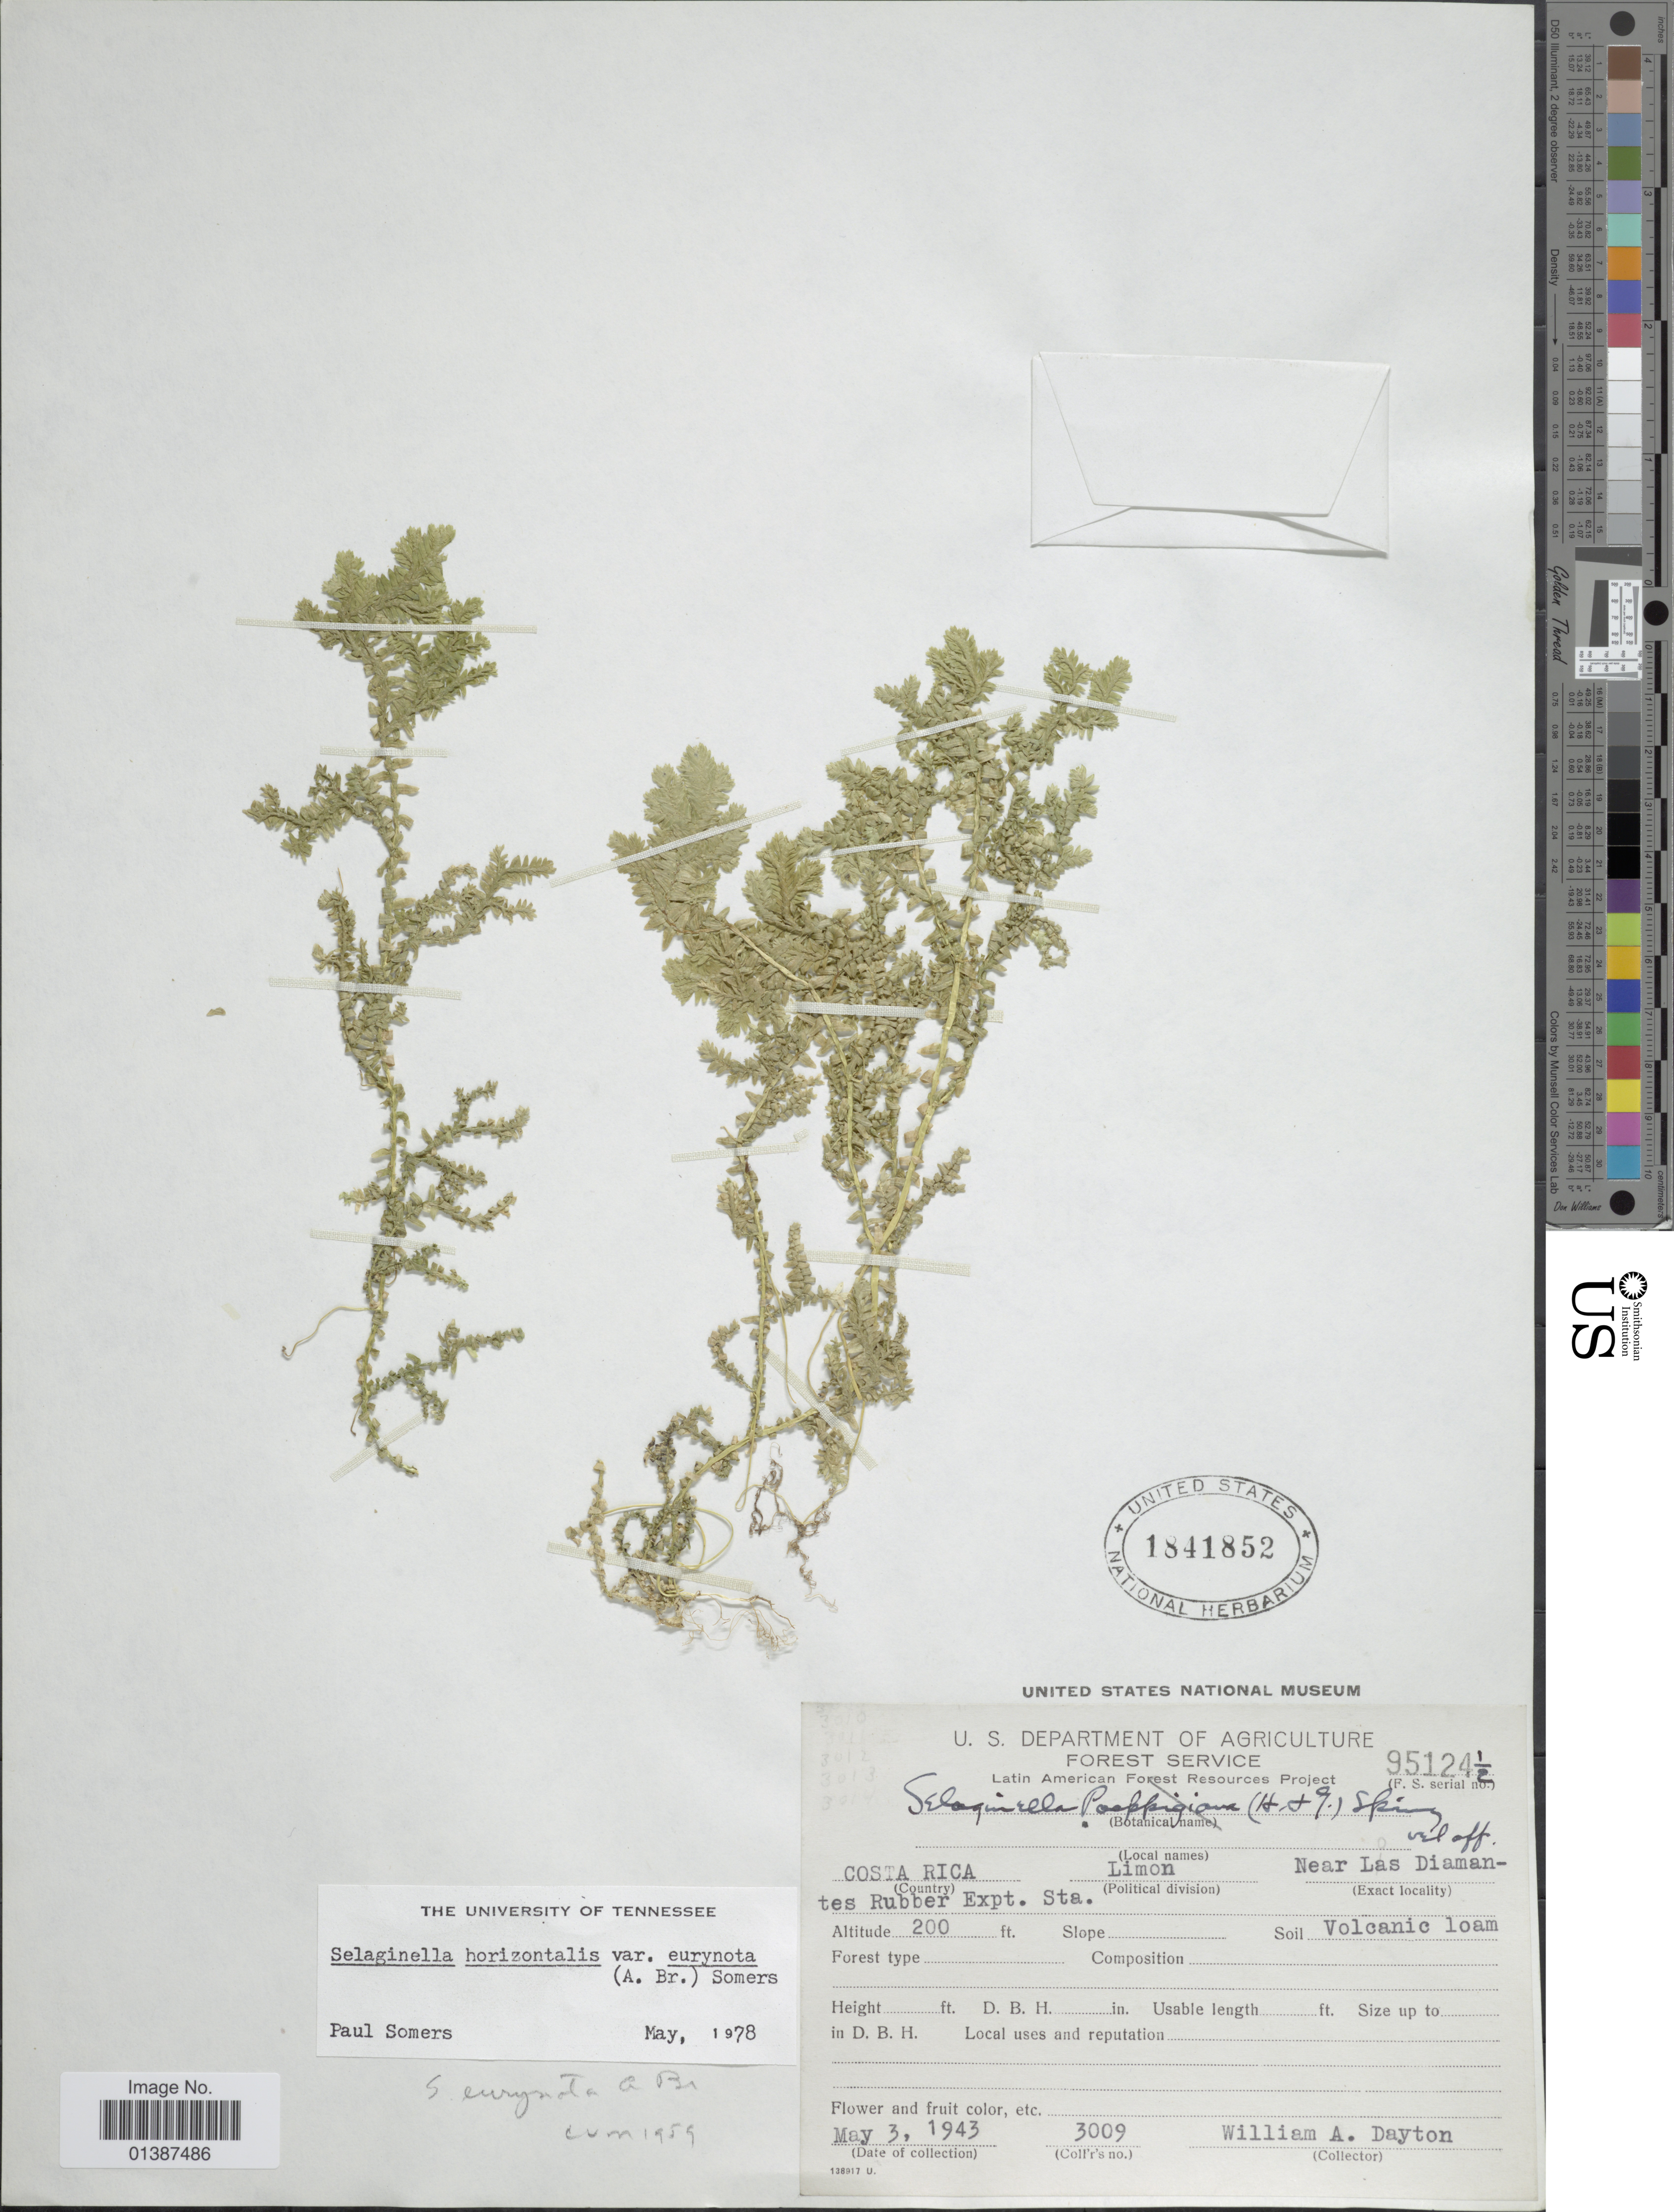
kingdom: Plantae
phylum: Tracheophyta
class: Lycopodiopsida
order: Selaginellales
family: Selaginellaceae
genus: Selaginella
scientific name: Selaginella eurynota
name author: A. Braun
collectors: W. Dayton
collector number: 3009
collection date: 1943-05-03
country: Costa Rica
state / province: Limón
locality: Near Las Diamantes Rubber Expt Sta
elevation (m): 61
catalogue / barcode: US 1841852